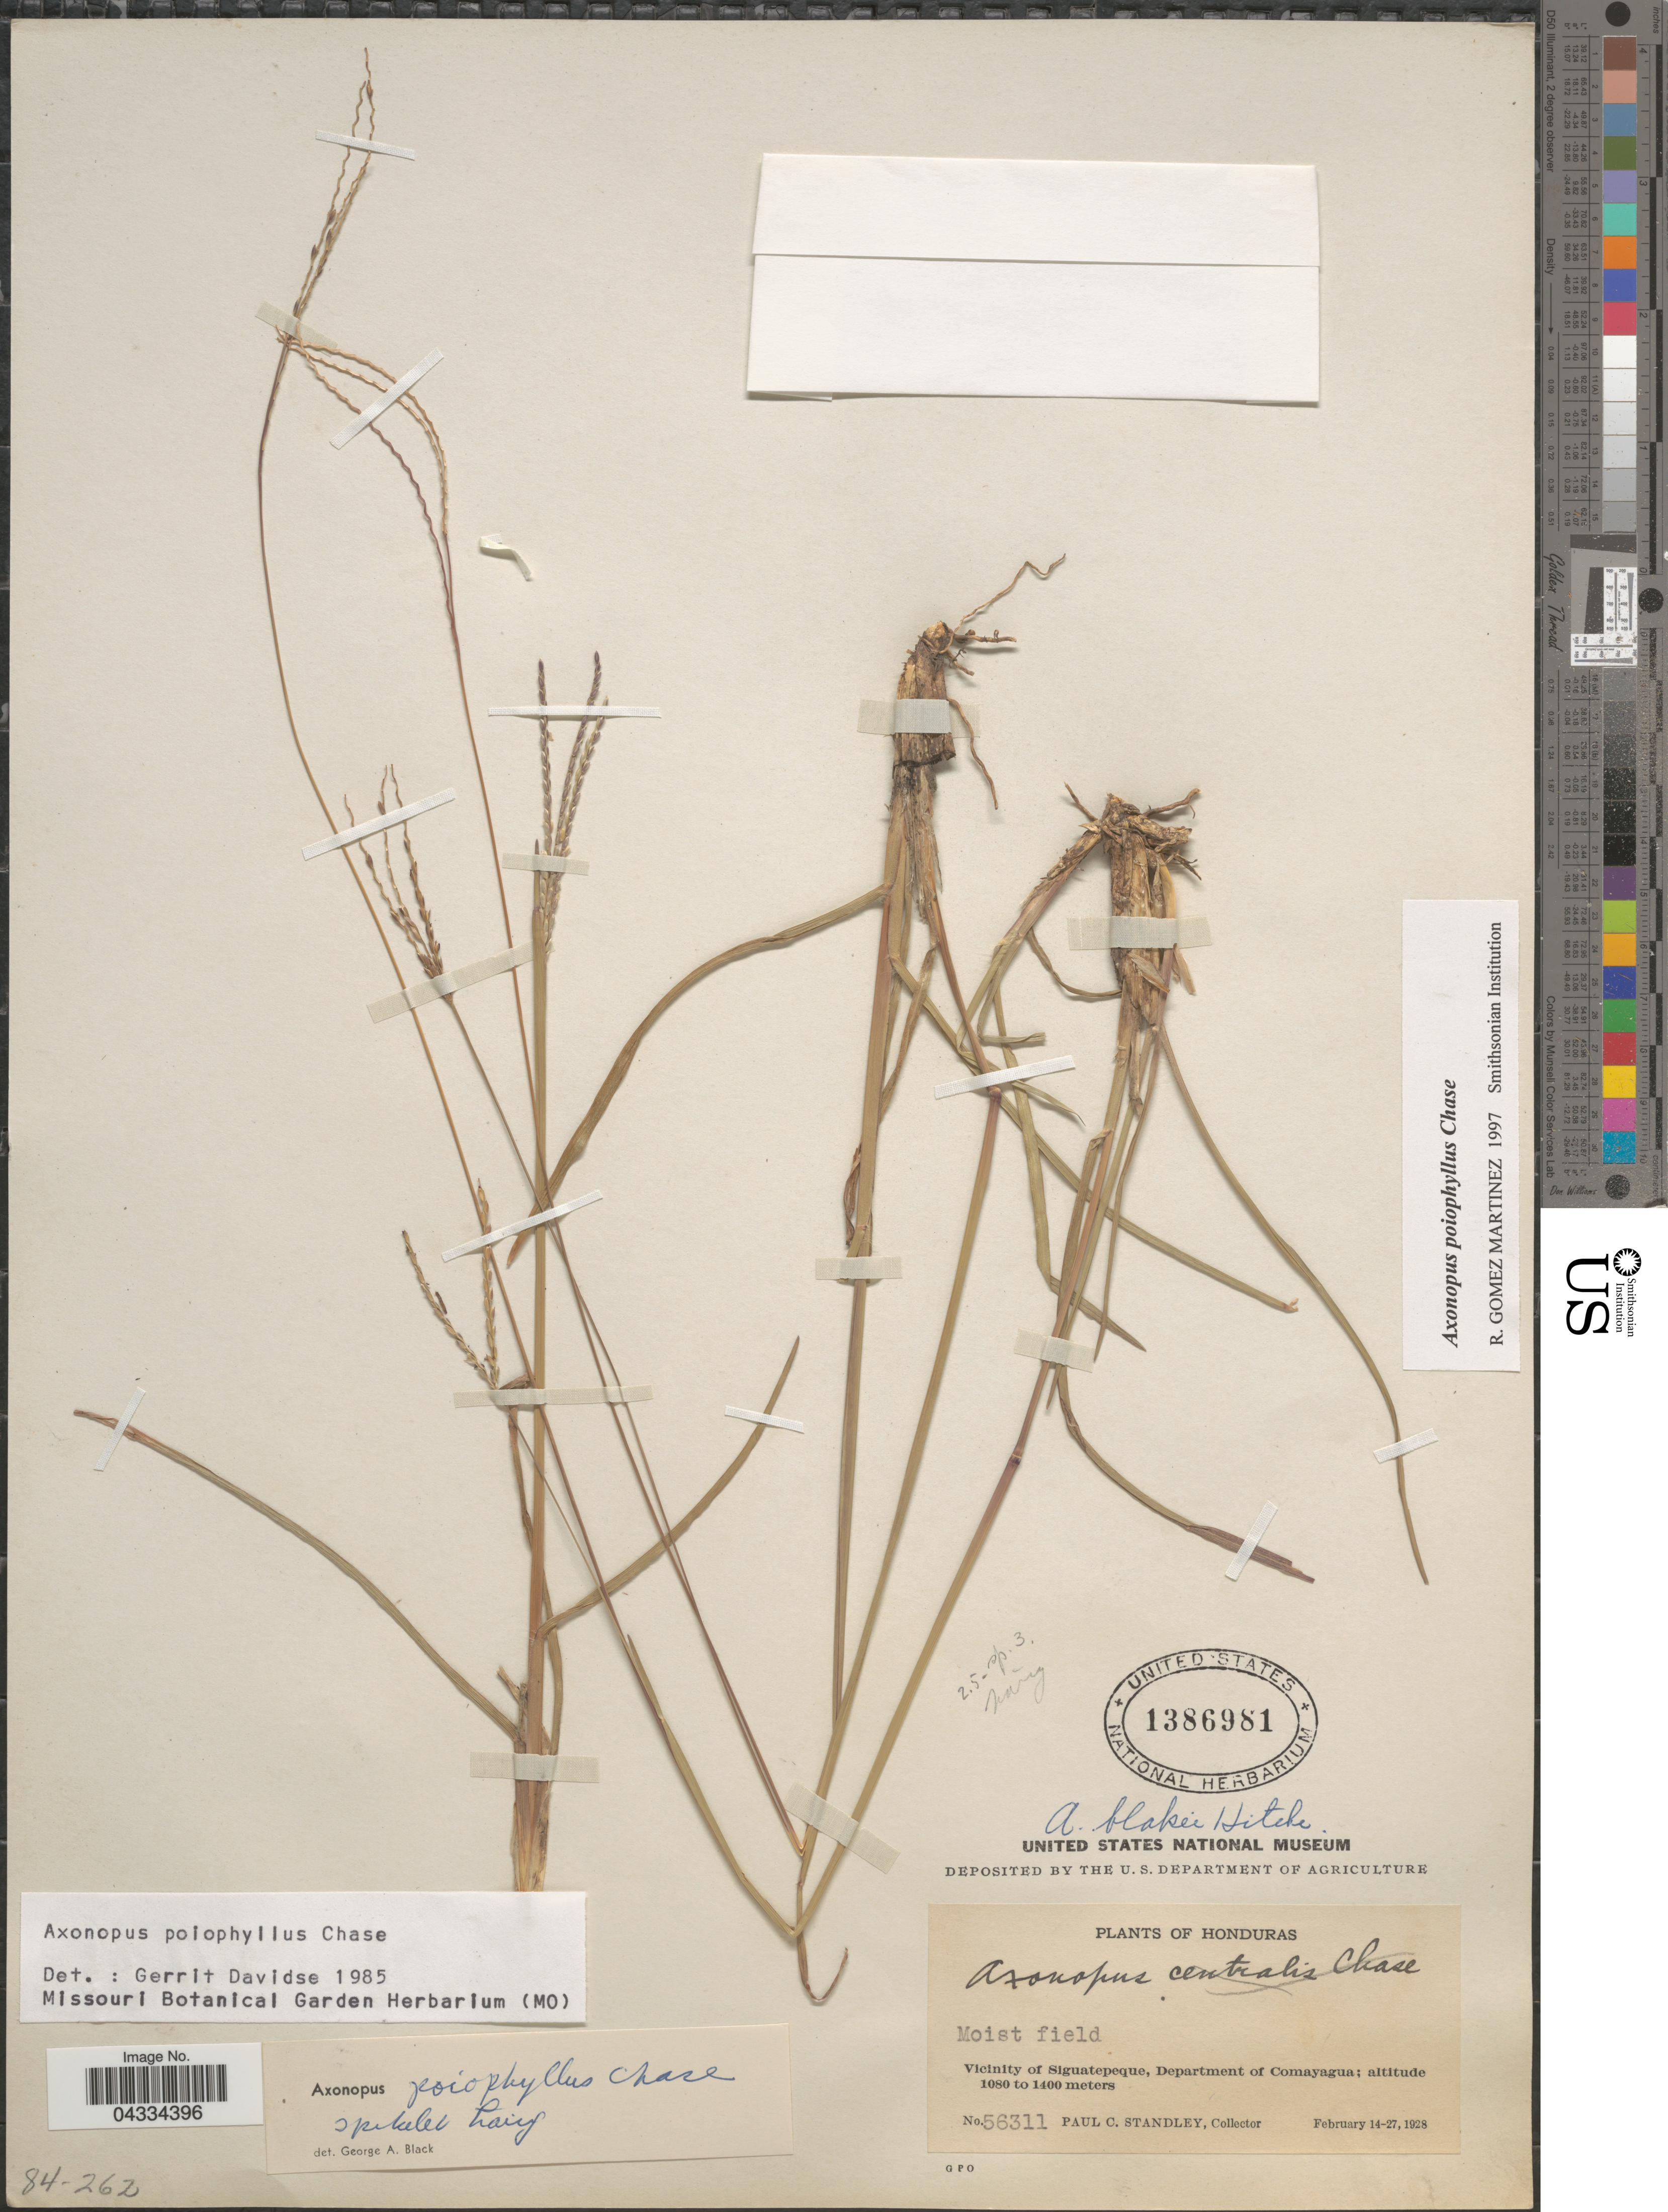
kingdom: Plantae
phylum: Tracheophyta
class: Liliopsida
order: Poales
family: Poaceae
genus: Axonopus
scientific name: Axonopus poiophyllus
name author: Chase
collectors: P. C. Standley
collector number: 56311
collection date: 1928-02-14/1928-02-27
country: Honduras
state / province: Comayagua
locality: Vicinity of Siguatepeque, Department of Comayagua.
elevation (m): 1080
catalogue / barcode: US 1386981